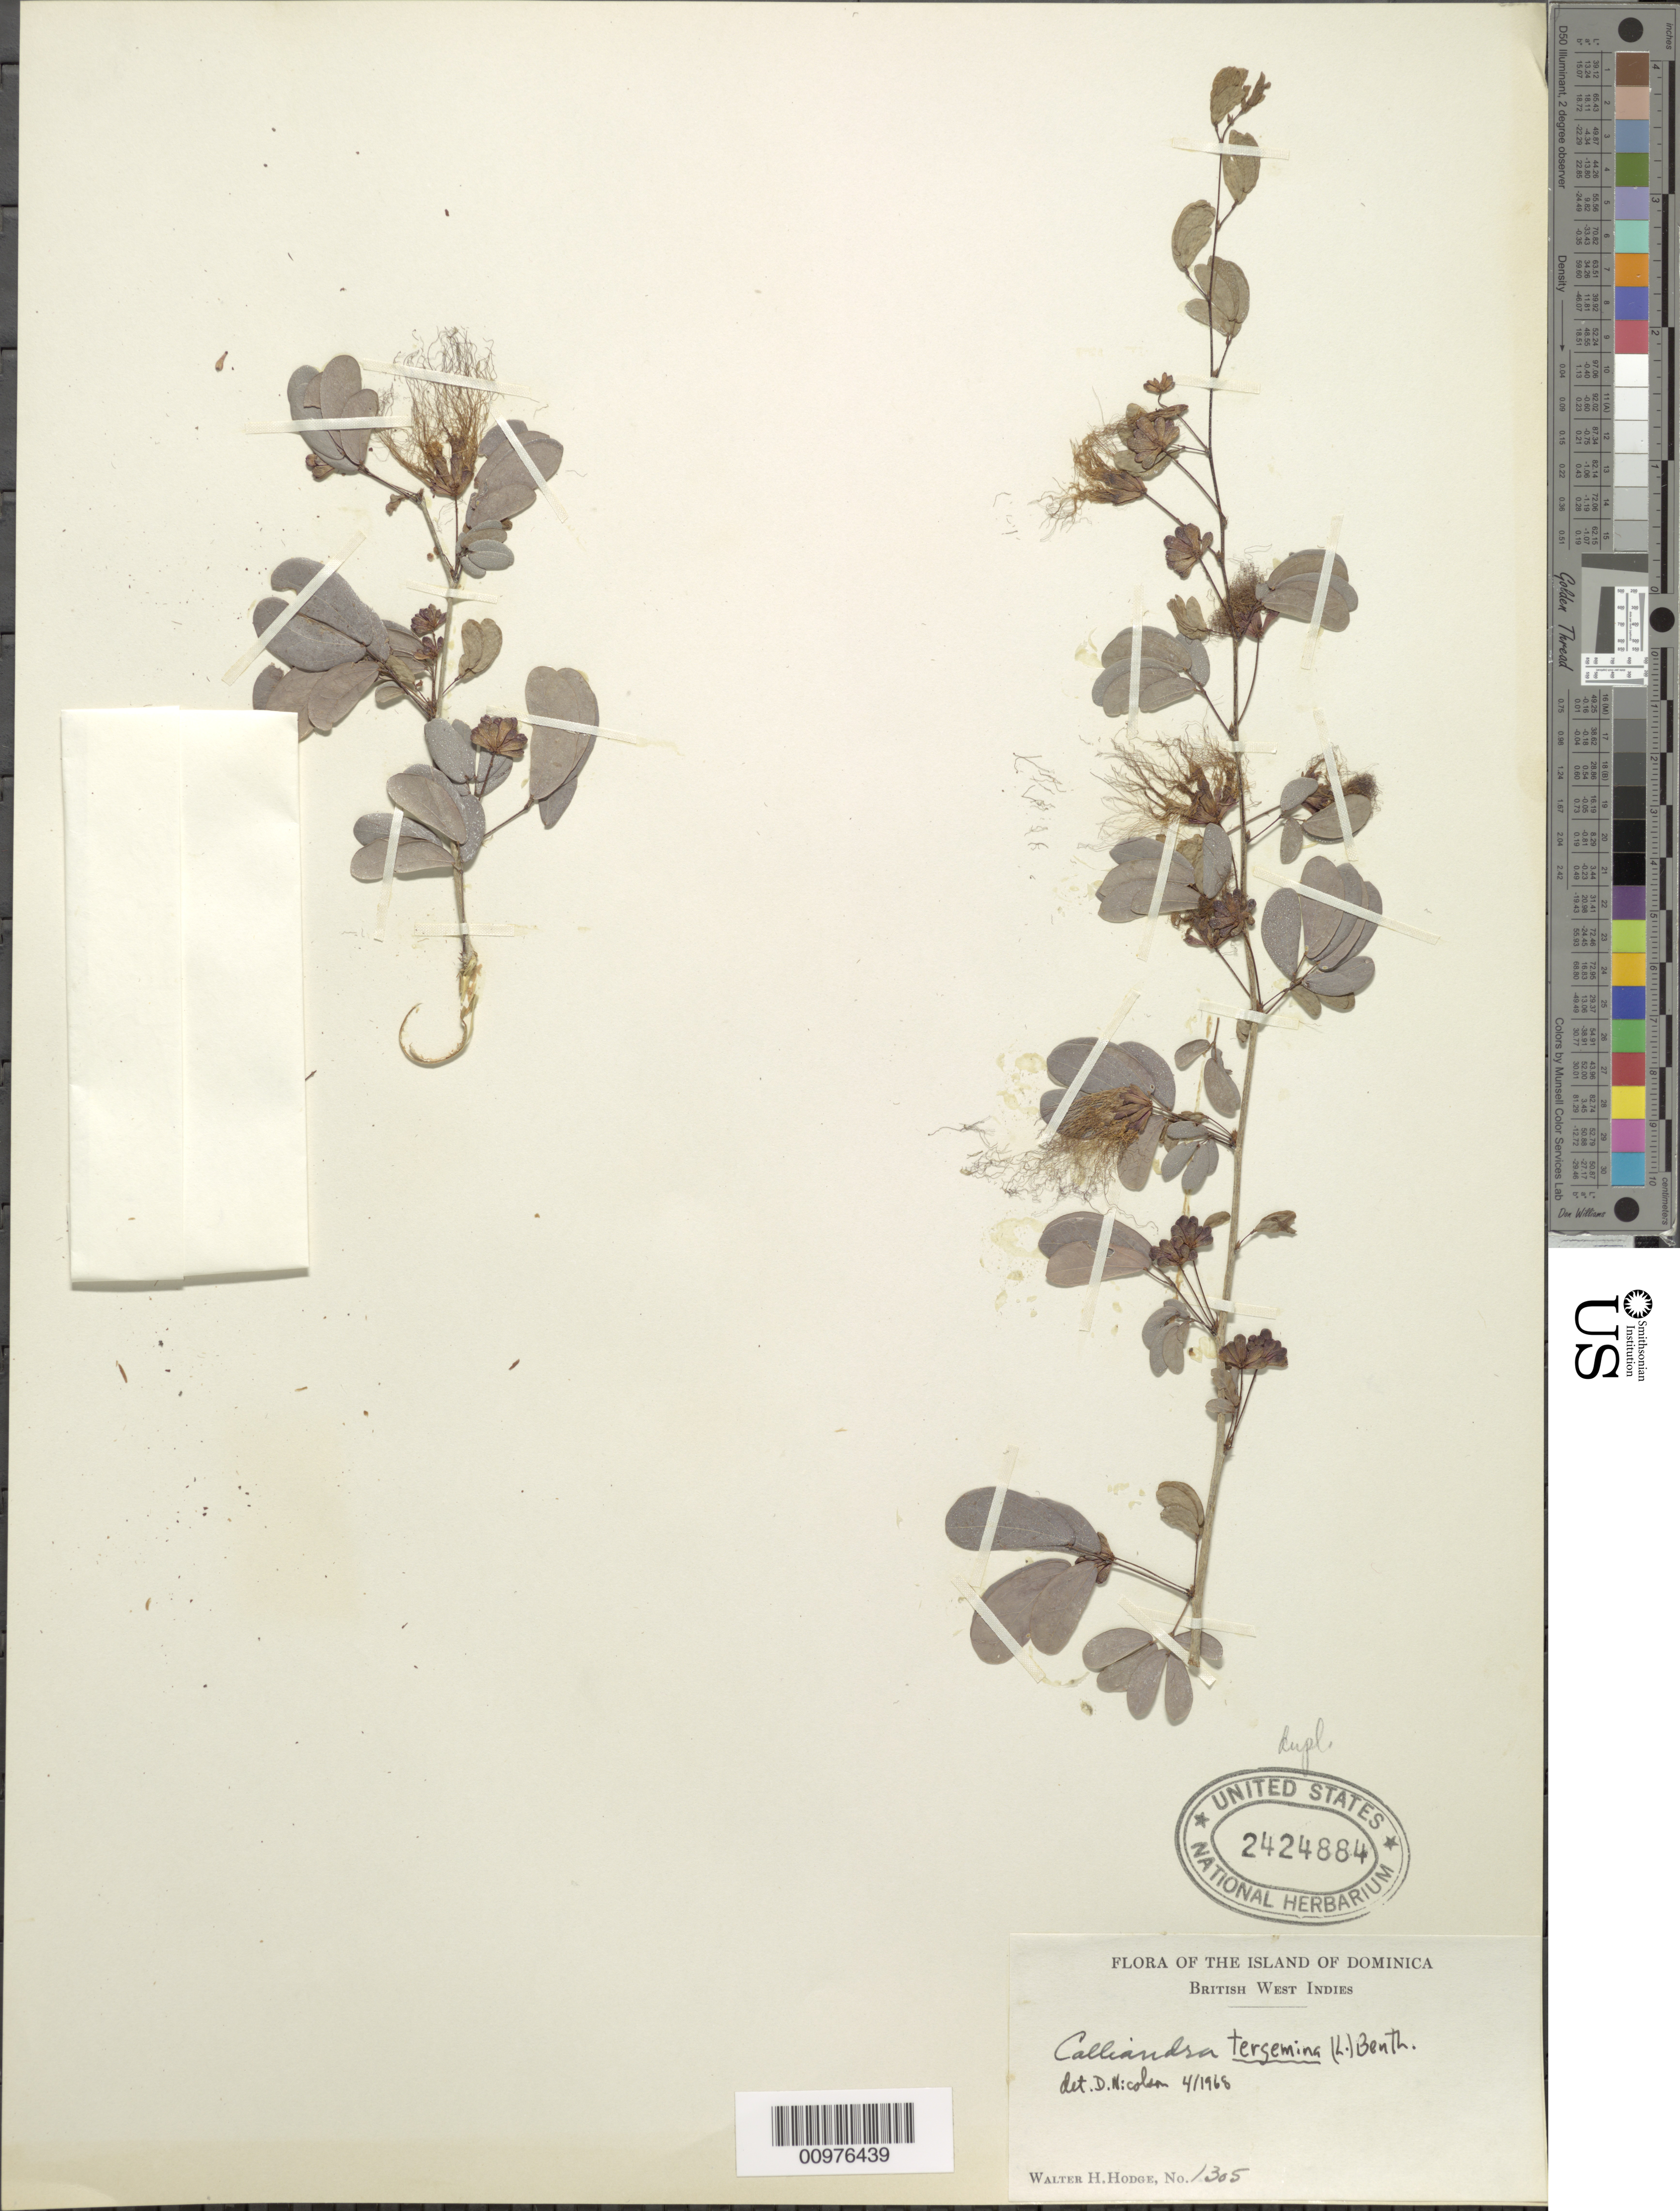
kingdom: Plantae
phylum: Tracheophyta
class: Magnoliopsida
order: Fabales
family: Fabaceae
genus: Calliandra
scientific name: Calliandra tergemina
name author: (L.) Benth.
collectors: W. Hodge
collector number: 1305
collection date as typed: Apr 1968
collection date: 1968-04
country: Dominica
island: Dominica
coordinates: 0 N, 0 E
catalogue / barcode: US 2424884